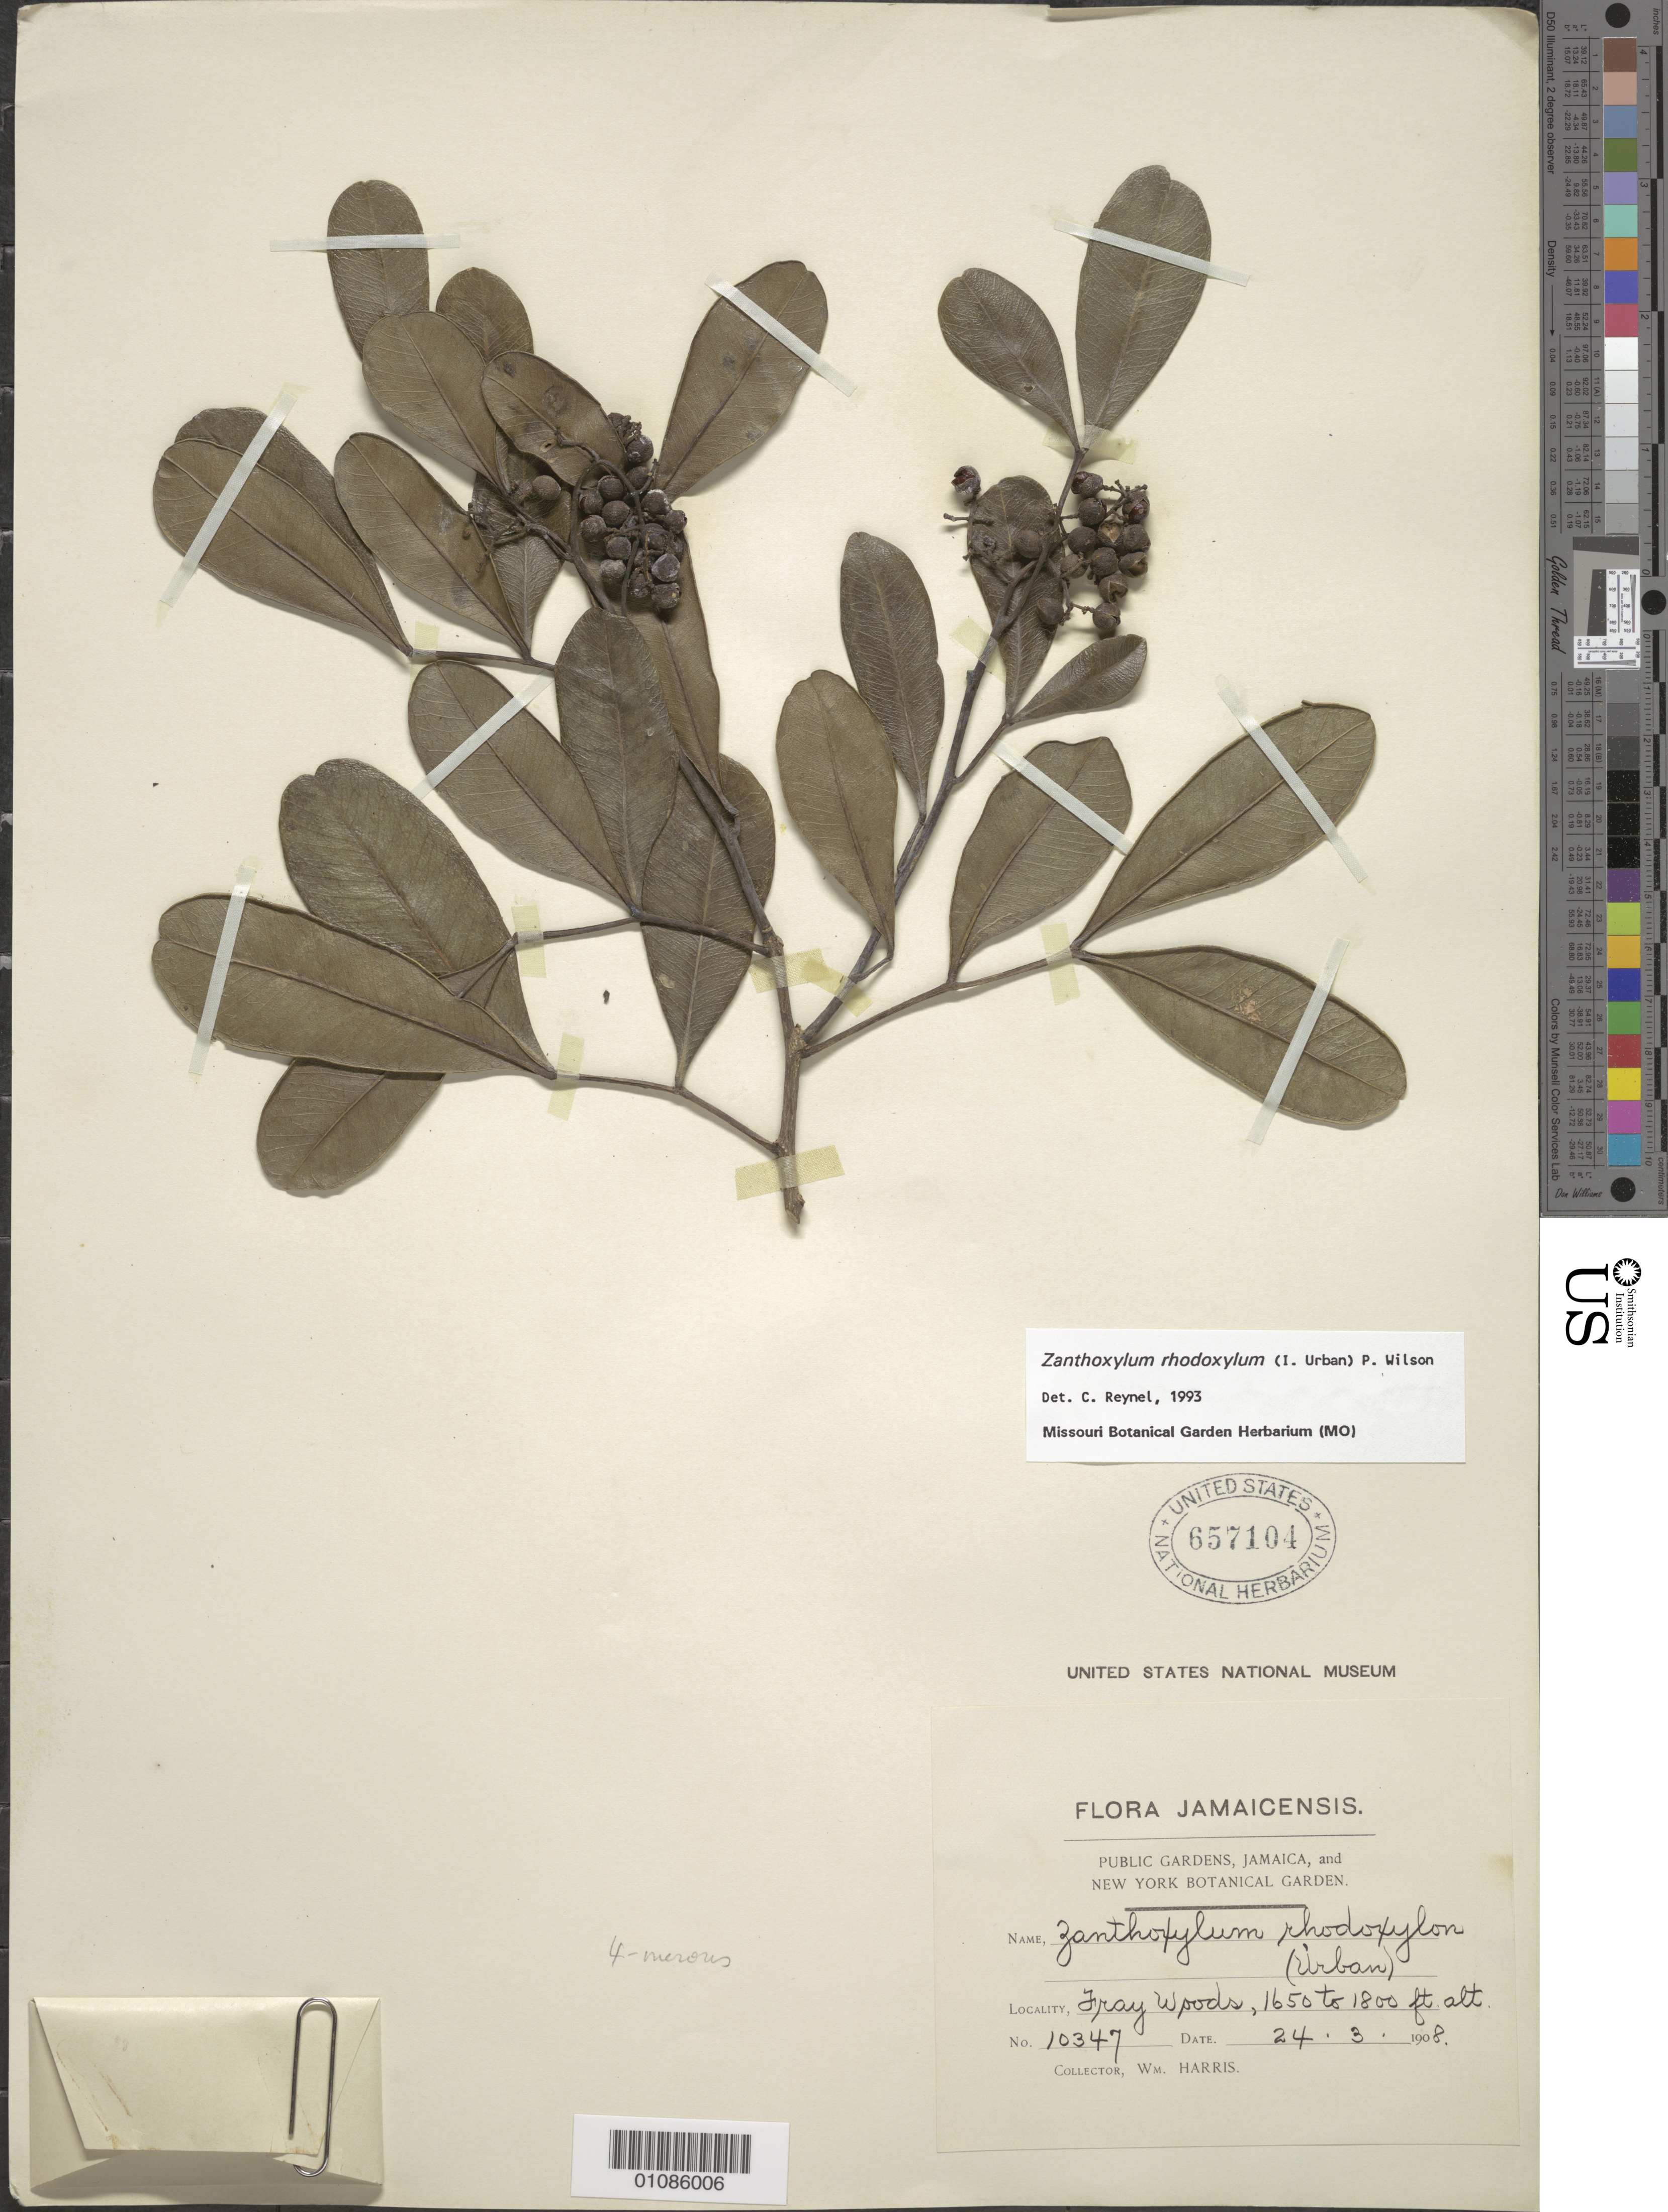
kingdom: Plantae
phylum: Tracheophyta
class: Magnoliopsida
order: Sapindales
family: Rutaceae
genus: Zanthoxylum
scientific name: Zanthoxylum rhodoxylon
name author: (Urb.) P. Wilson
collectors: W. Harris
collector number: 10347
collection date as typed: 24 Mar 1908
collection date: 1908-03-24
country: Jamaica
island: Jamaica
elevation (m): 503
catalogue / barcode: US 657104